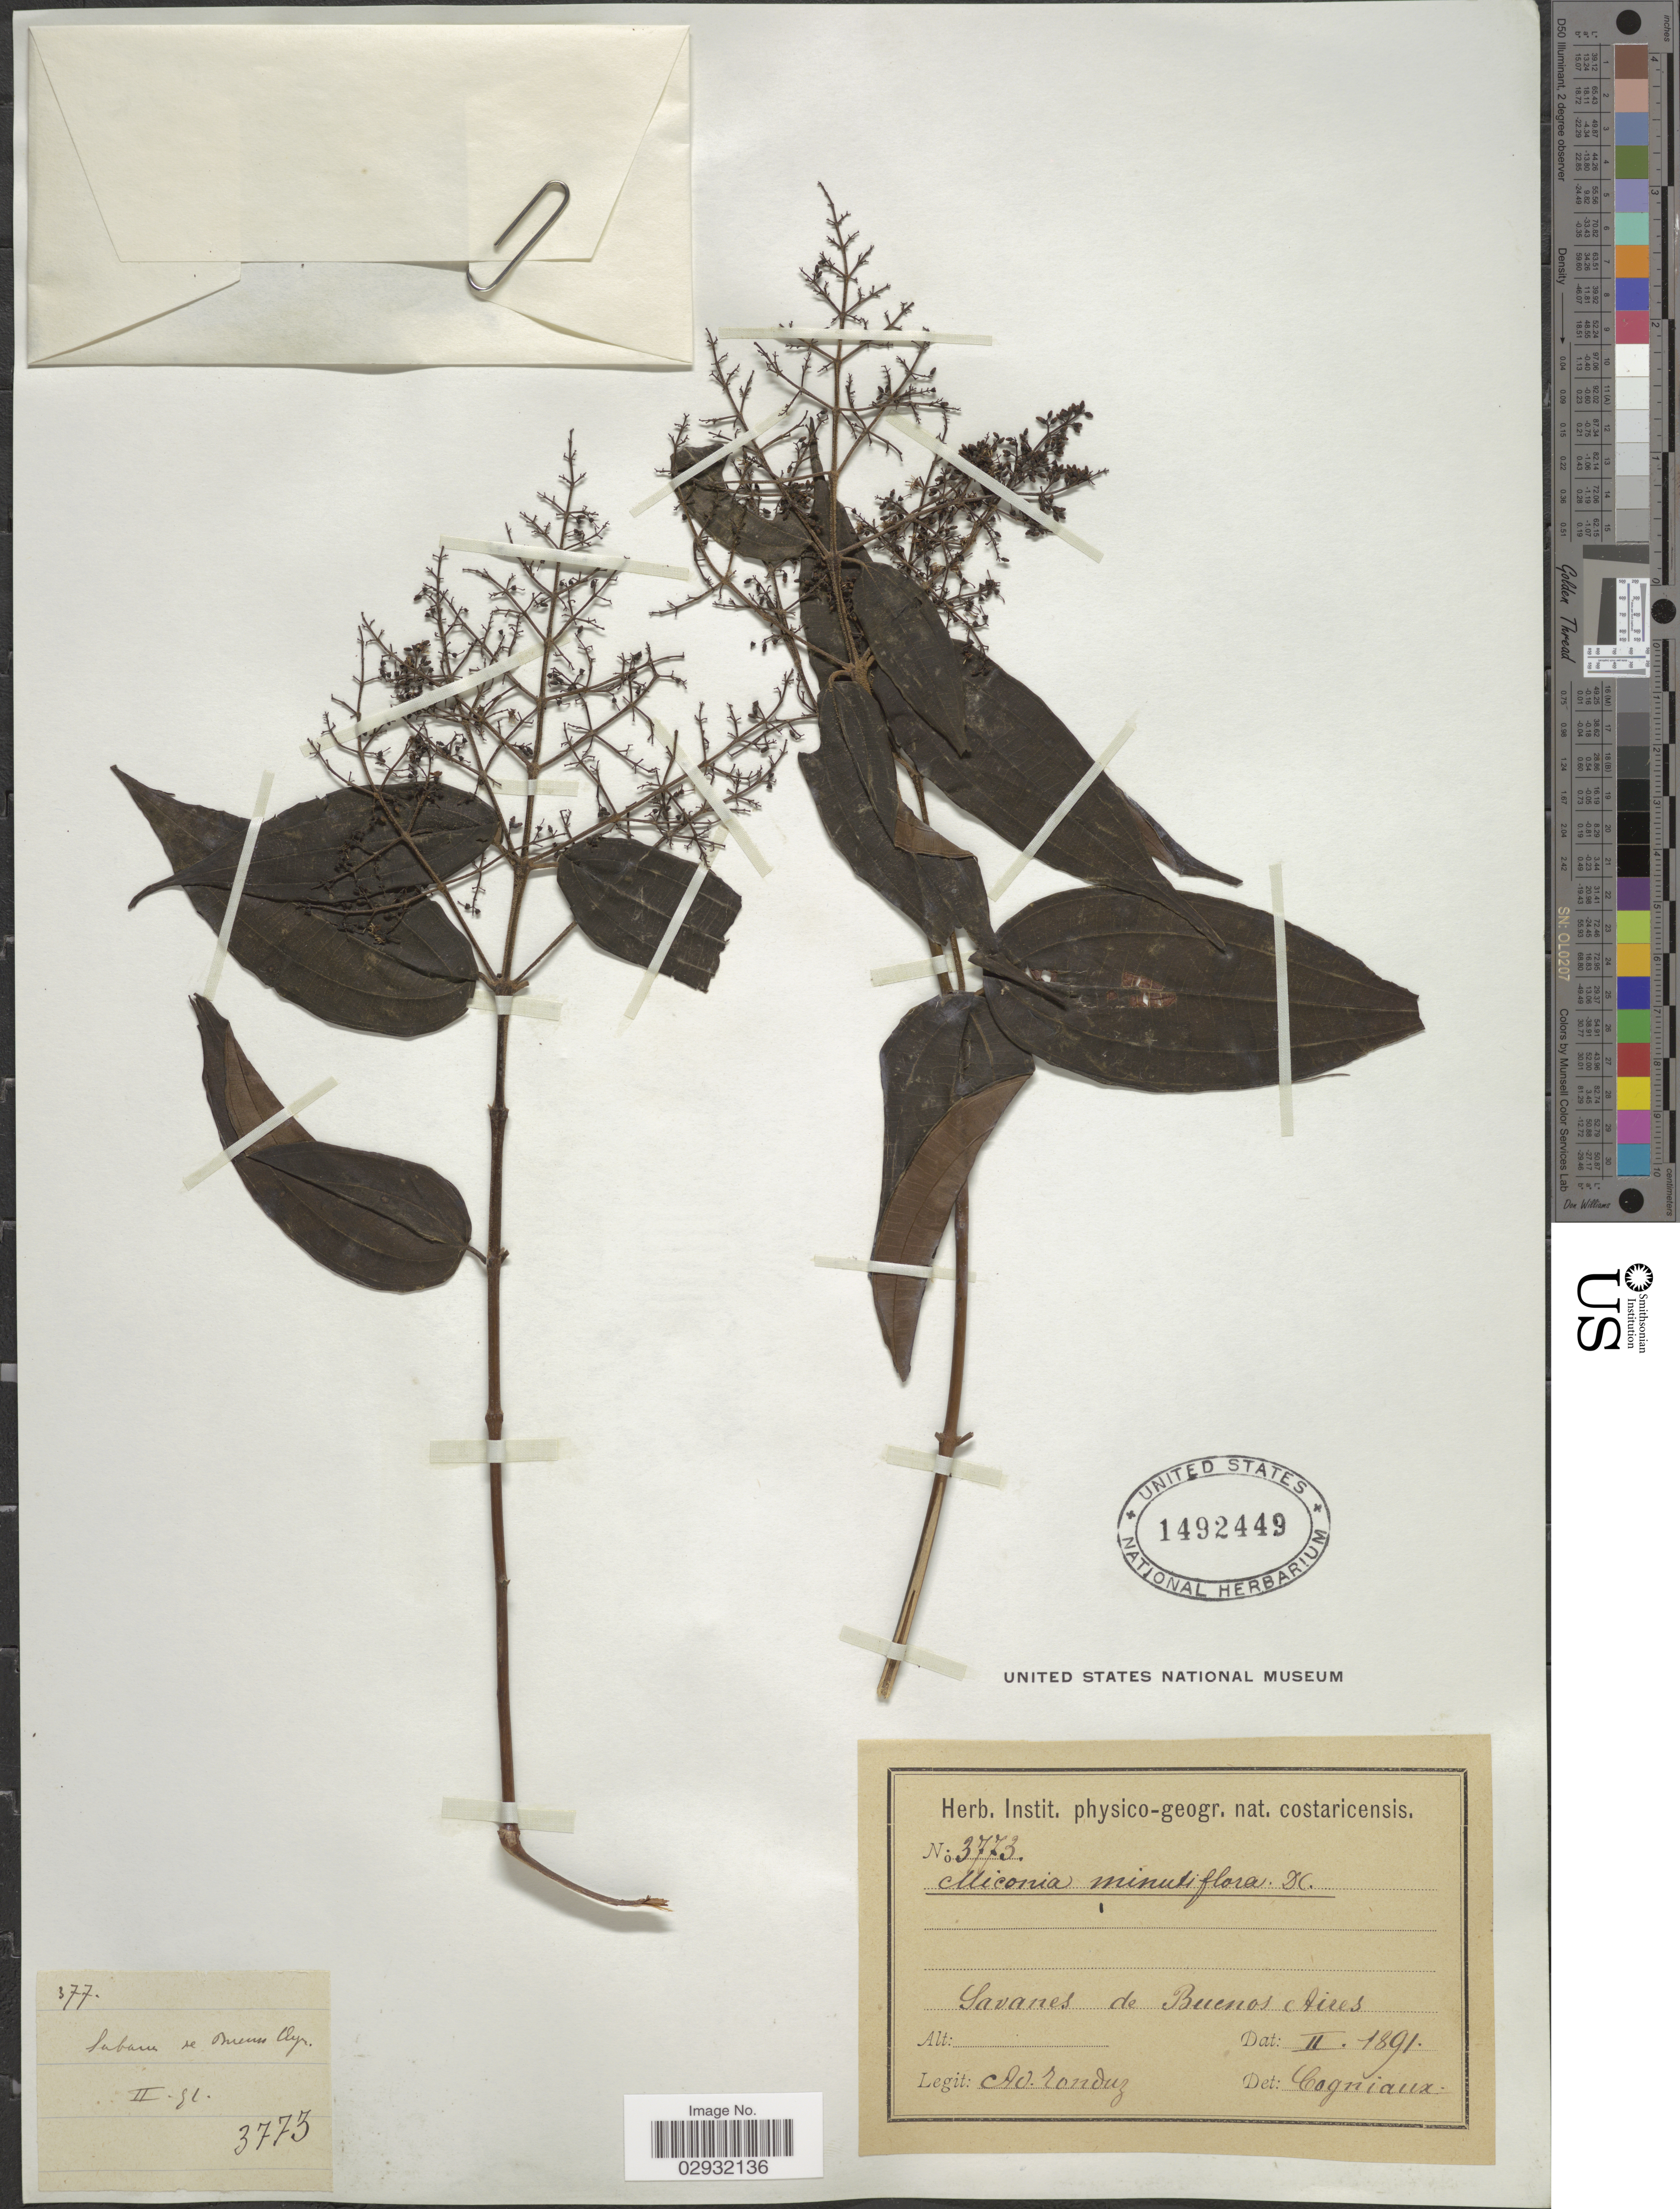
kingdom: Plantae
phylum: Tracheophyta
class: Magnoliopsida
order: Myrtales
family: Melastomataceae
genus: Miconia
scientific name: Miconia borealis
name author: Gleason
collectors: A. Tonduz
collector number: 3773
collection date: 1891-02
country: Costa Rica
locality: Savanes de Buenos Aires.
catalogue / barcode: US 1492449